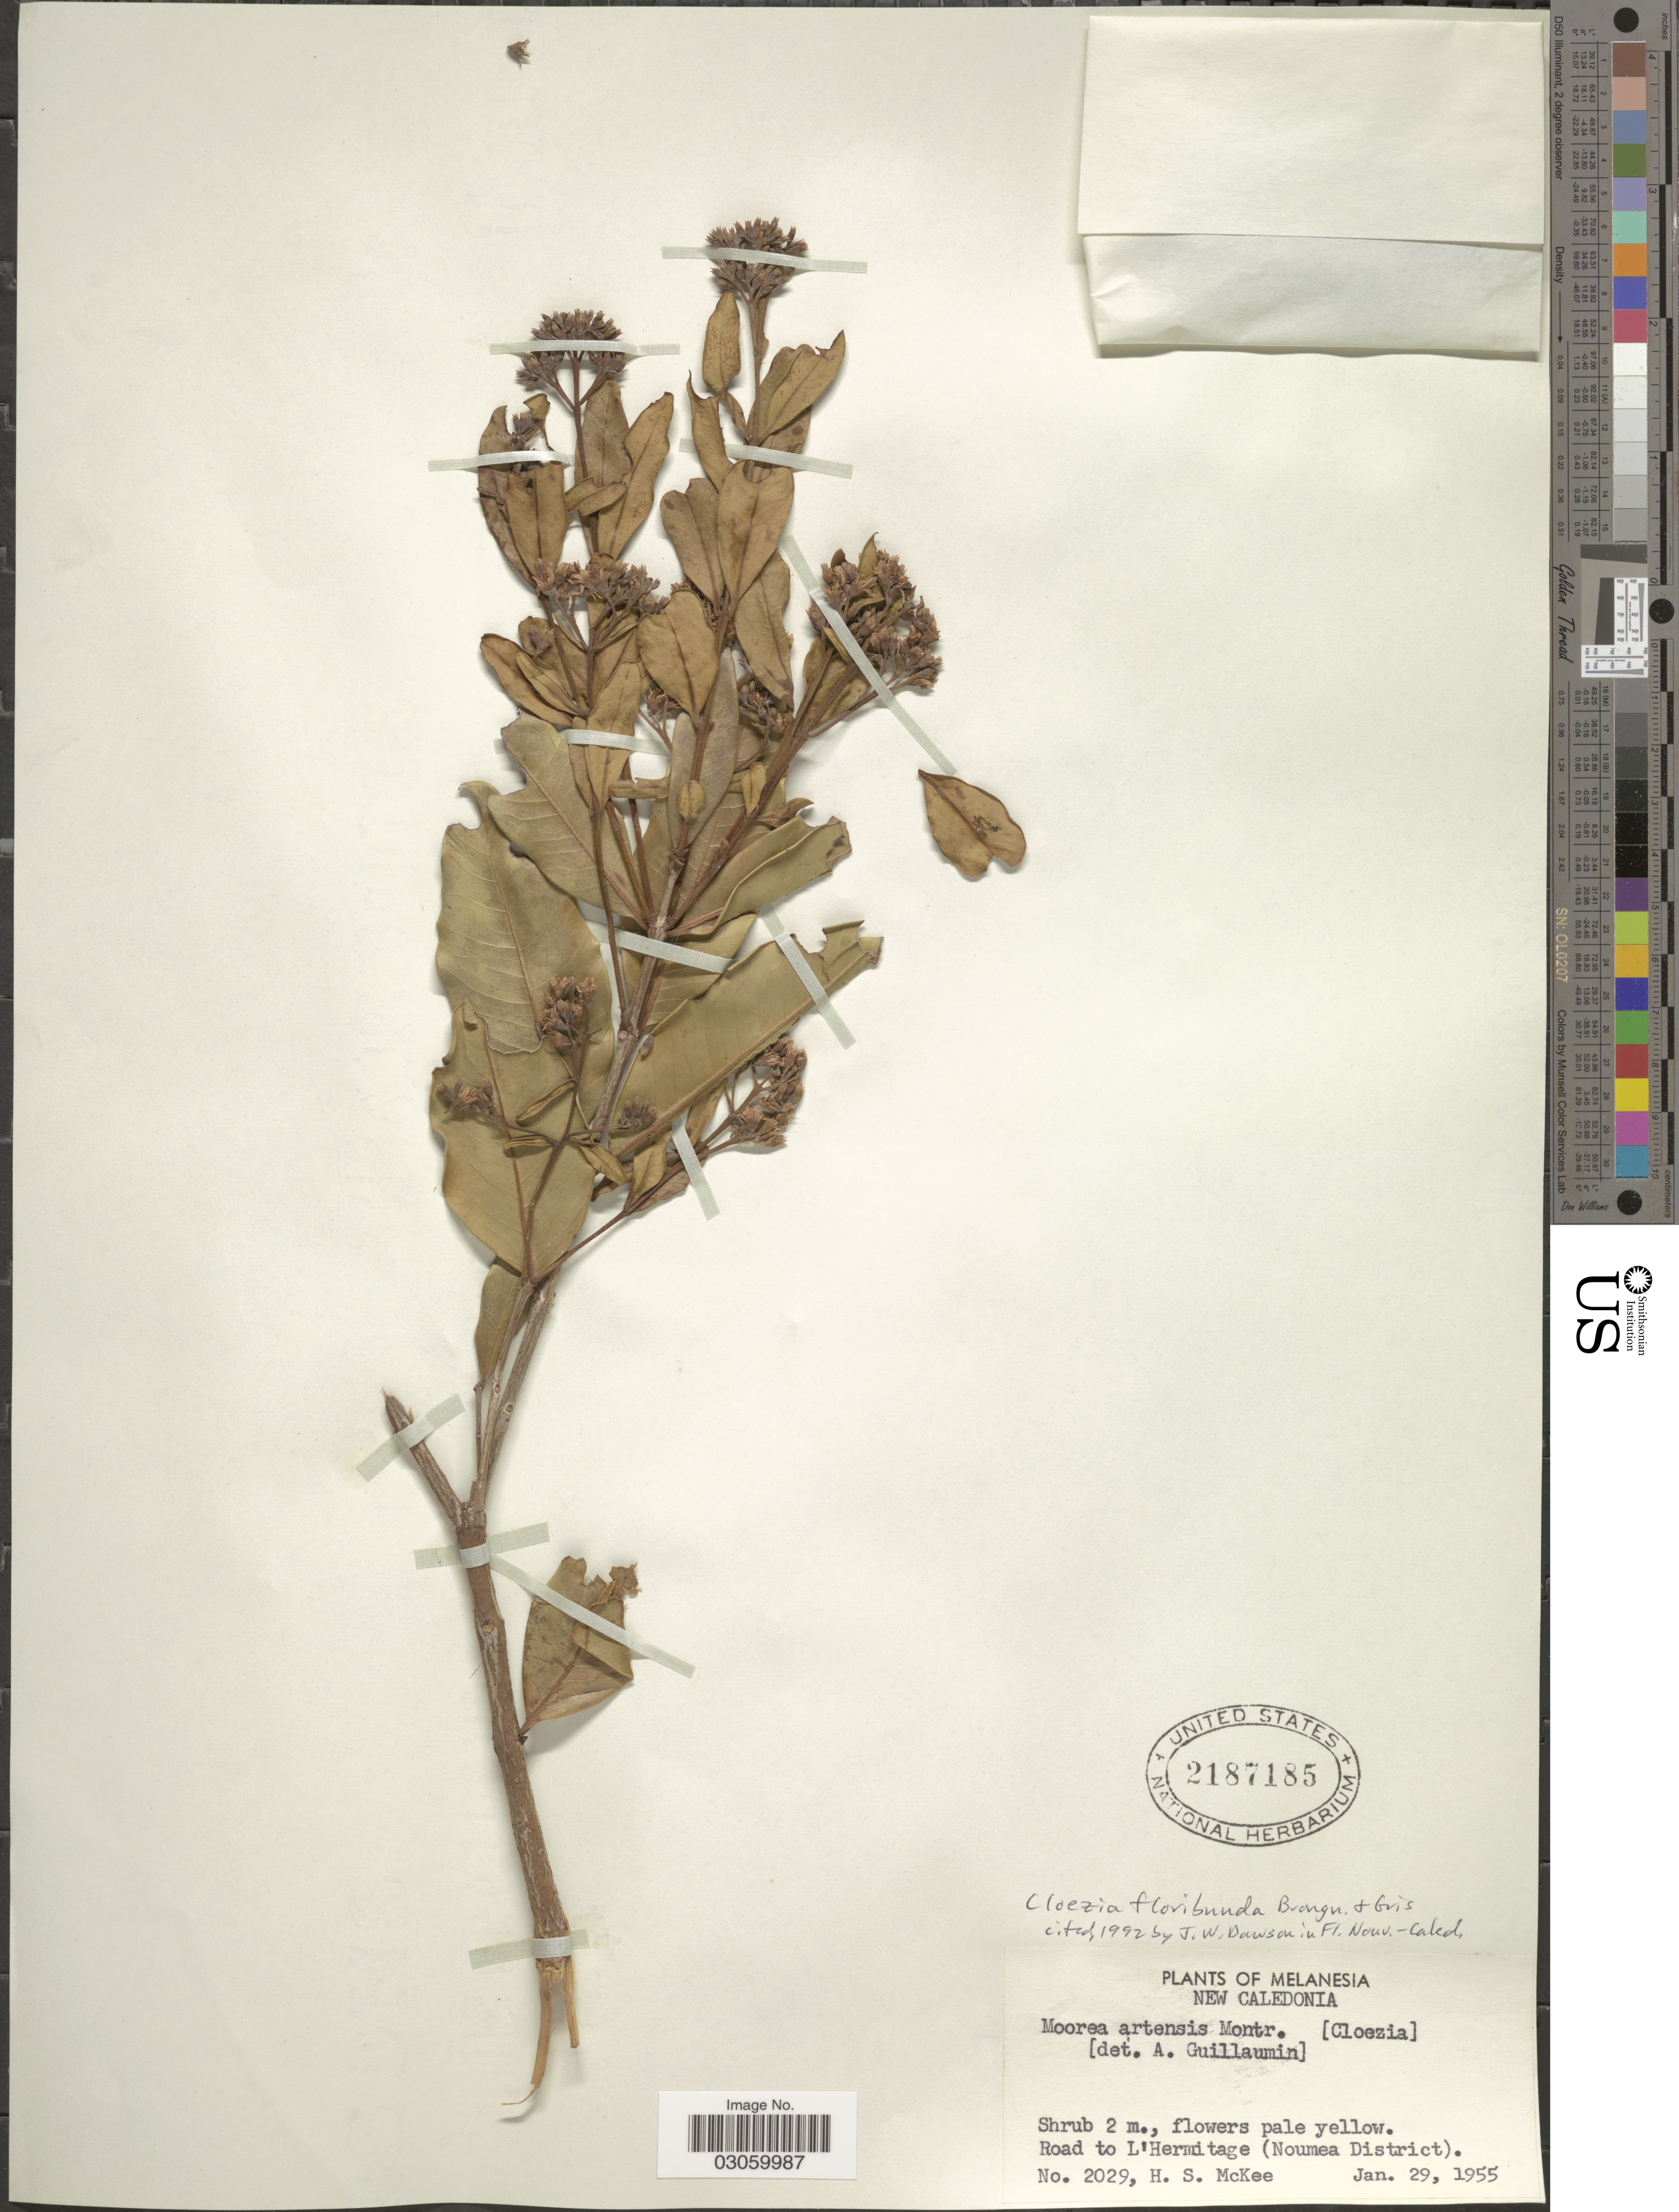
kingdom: Plantae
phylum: Tracheophyta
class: Magnoliopsida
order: Myrtales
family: Myrtaceae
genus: Cloezia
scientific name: Cloezia floribunda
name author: Brongn. & Gris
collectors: H. S. McKee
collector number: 2029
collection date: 1955-01-29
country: New Caledonia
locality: Melanesia, Road to L'Hermitage (Noumea District).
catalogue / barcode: US 2187185